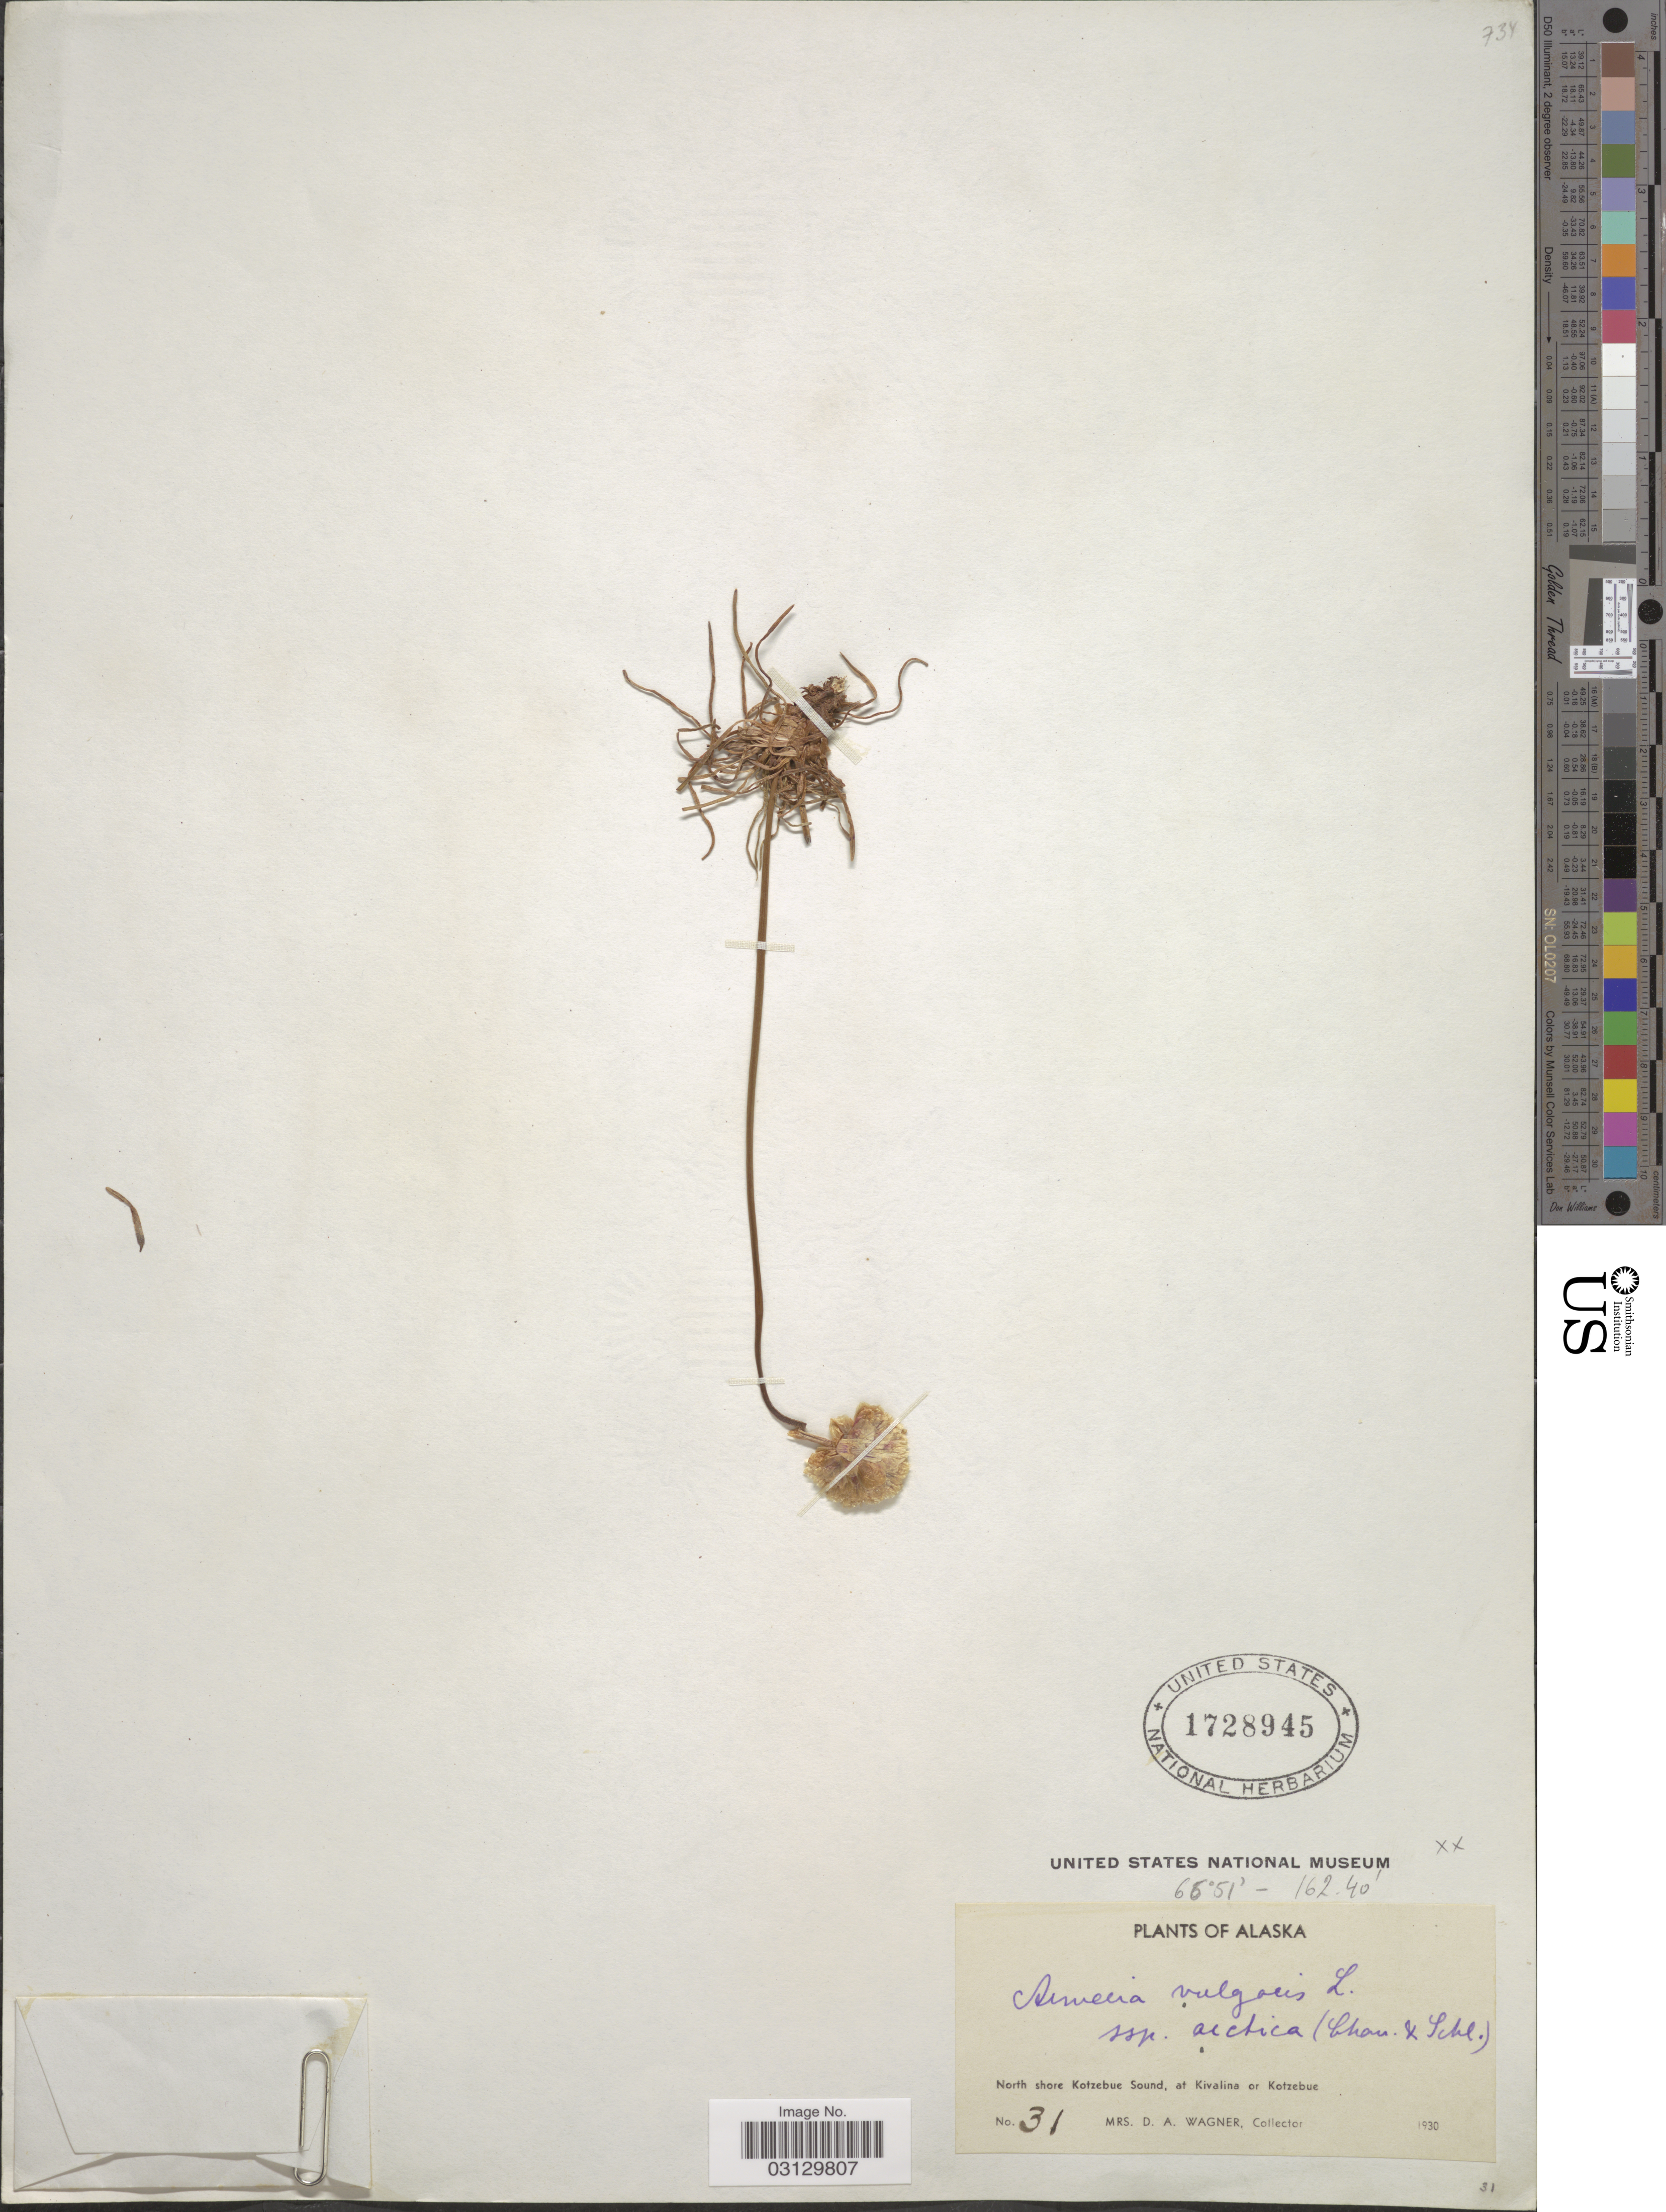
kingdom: Plantae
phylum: Tracheophyta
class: Magnoliopsida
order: Caryophyllales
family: Plumbaginaceae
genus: Armeria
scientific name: Armeria maritima subsp. sibirica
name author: (Turcz. ex Boiss.) Nyman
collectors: D. Wagner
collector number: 31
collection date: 1930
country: United States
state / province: Alaska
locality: North shore Kotzebue Sound, at Kivalina or Kotzebue.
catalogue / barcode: US 1728945